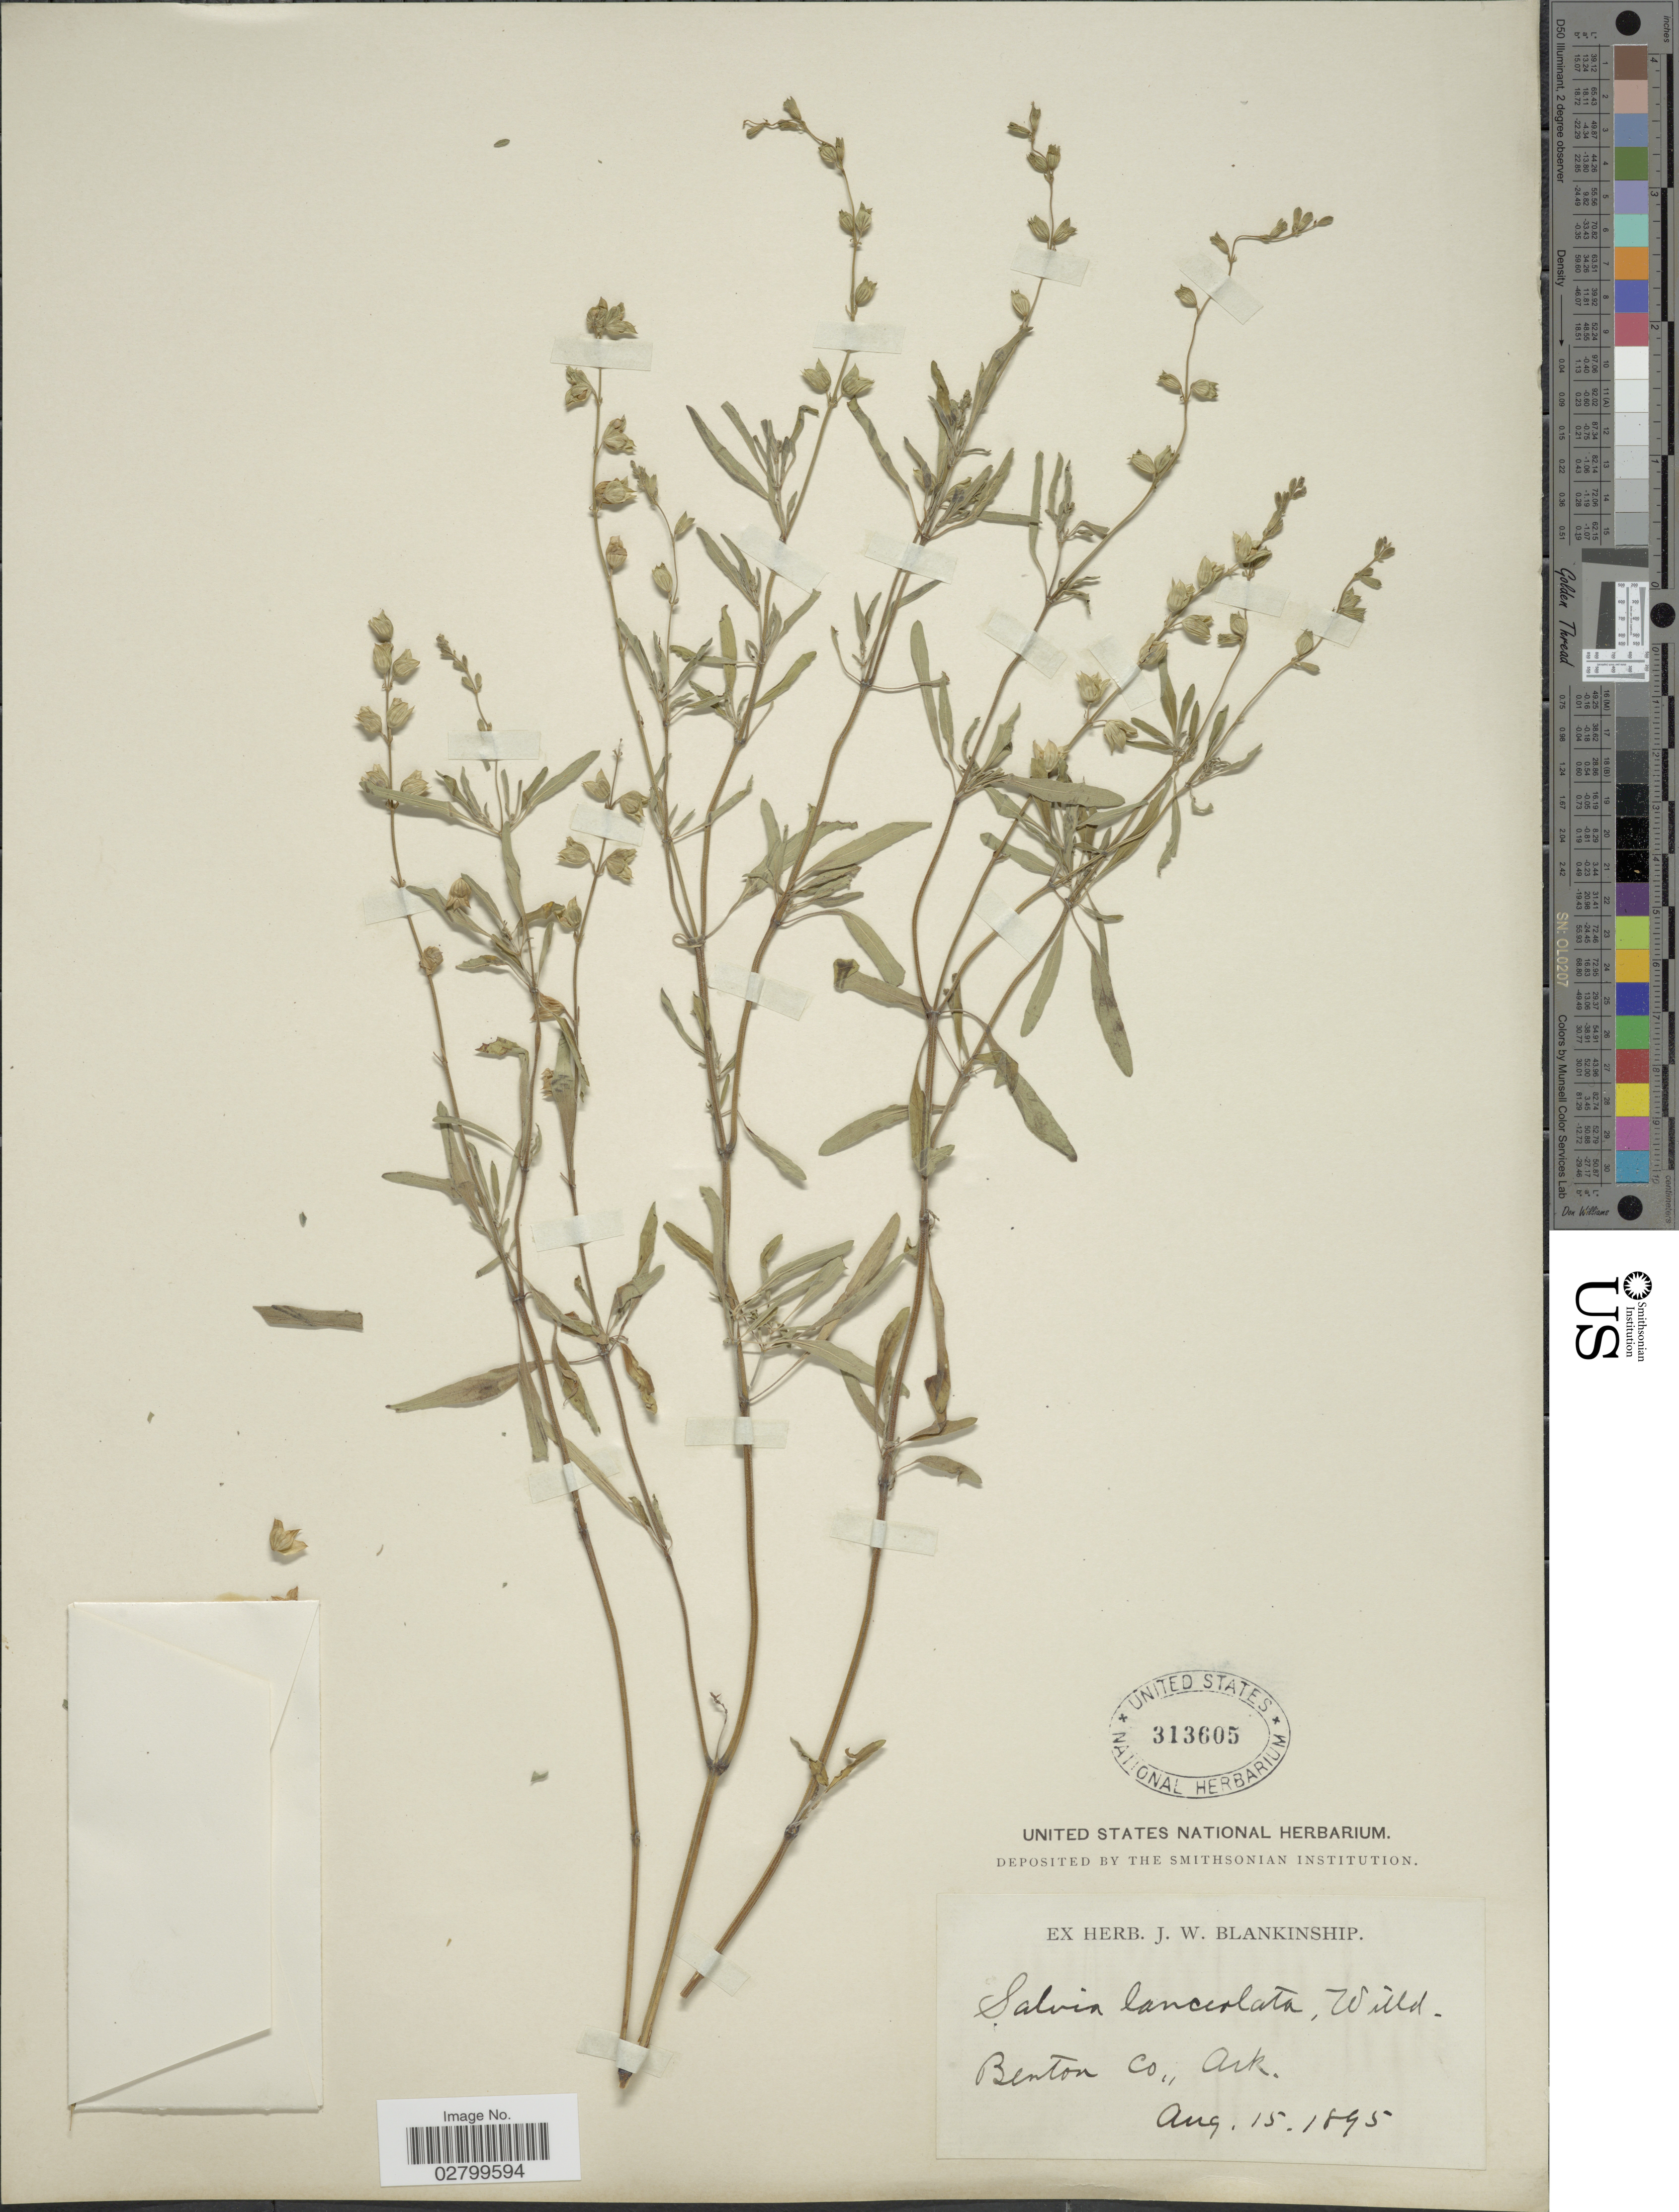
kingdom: Plantae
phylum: Tracheophyta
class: Magnoliopsida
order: Lamiales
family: Lamiaceae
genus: Salvia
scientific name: Salvia lanceolata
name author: Brouss.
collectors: ex herb. J. W. Blankinship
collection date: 1895-08-15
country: United States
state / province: Arkansas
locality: Benton Co., Ark.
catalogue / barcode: US 313605